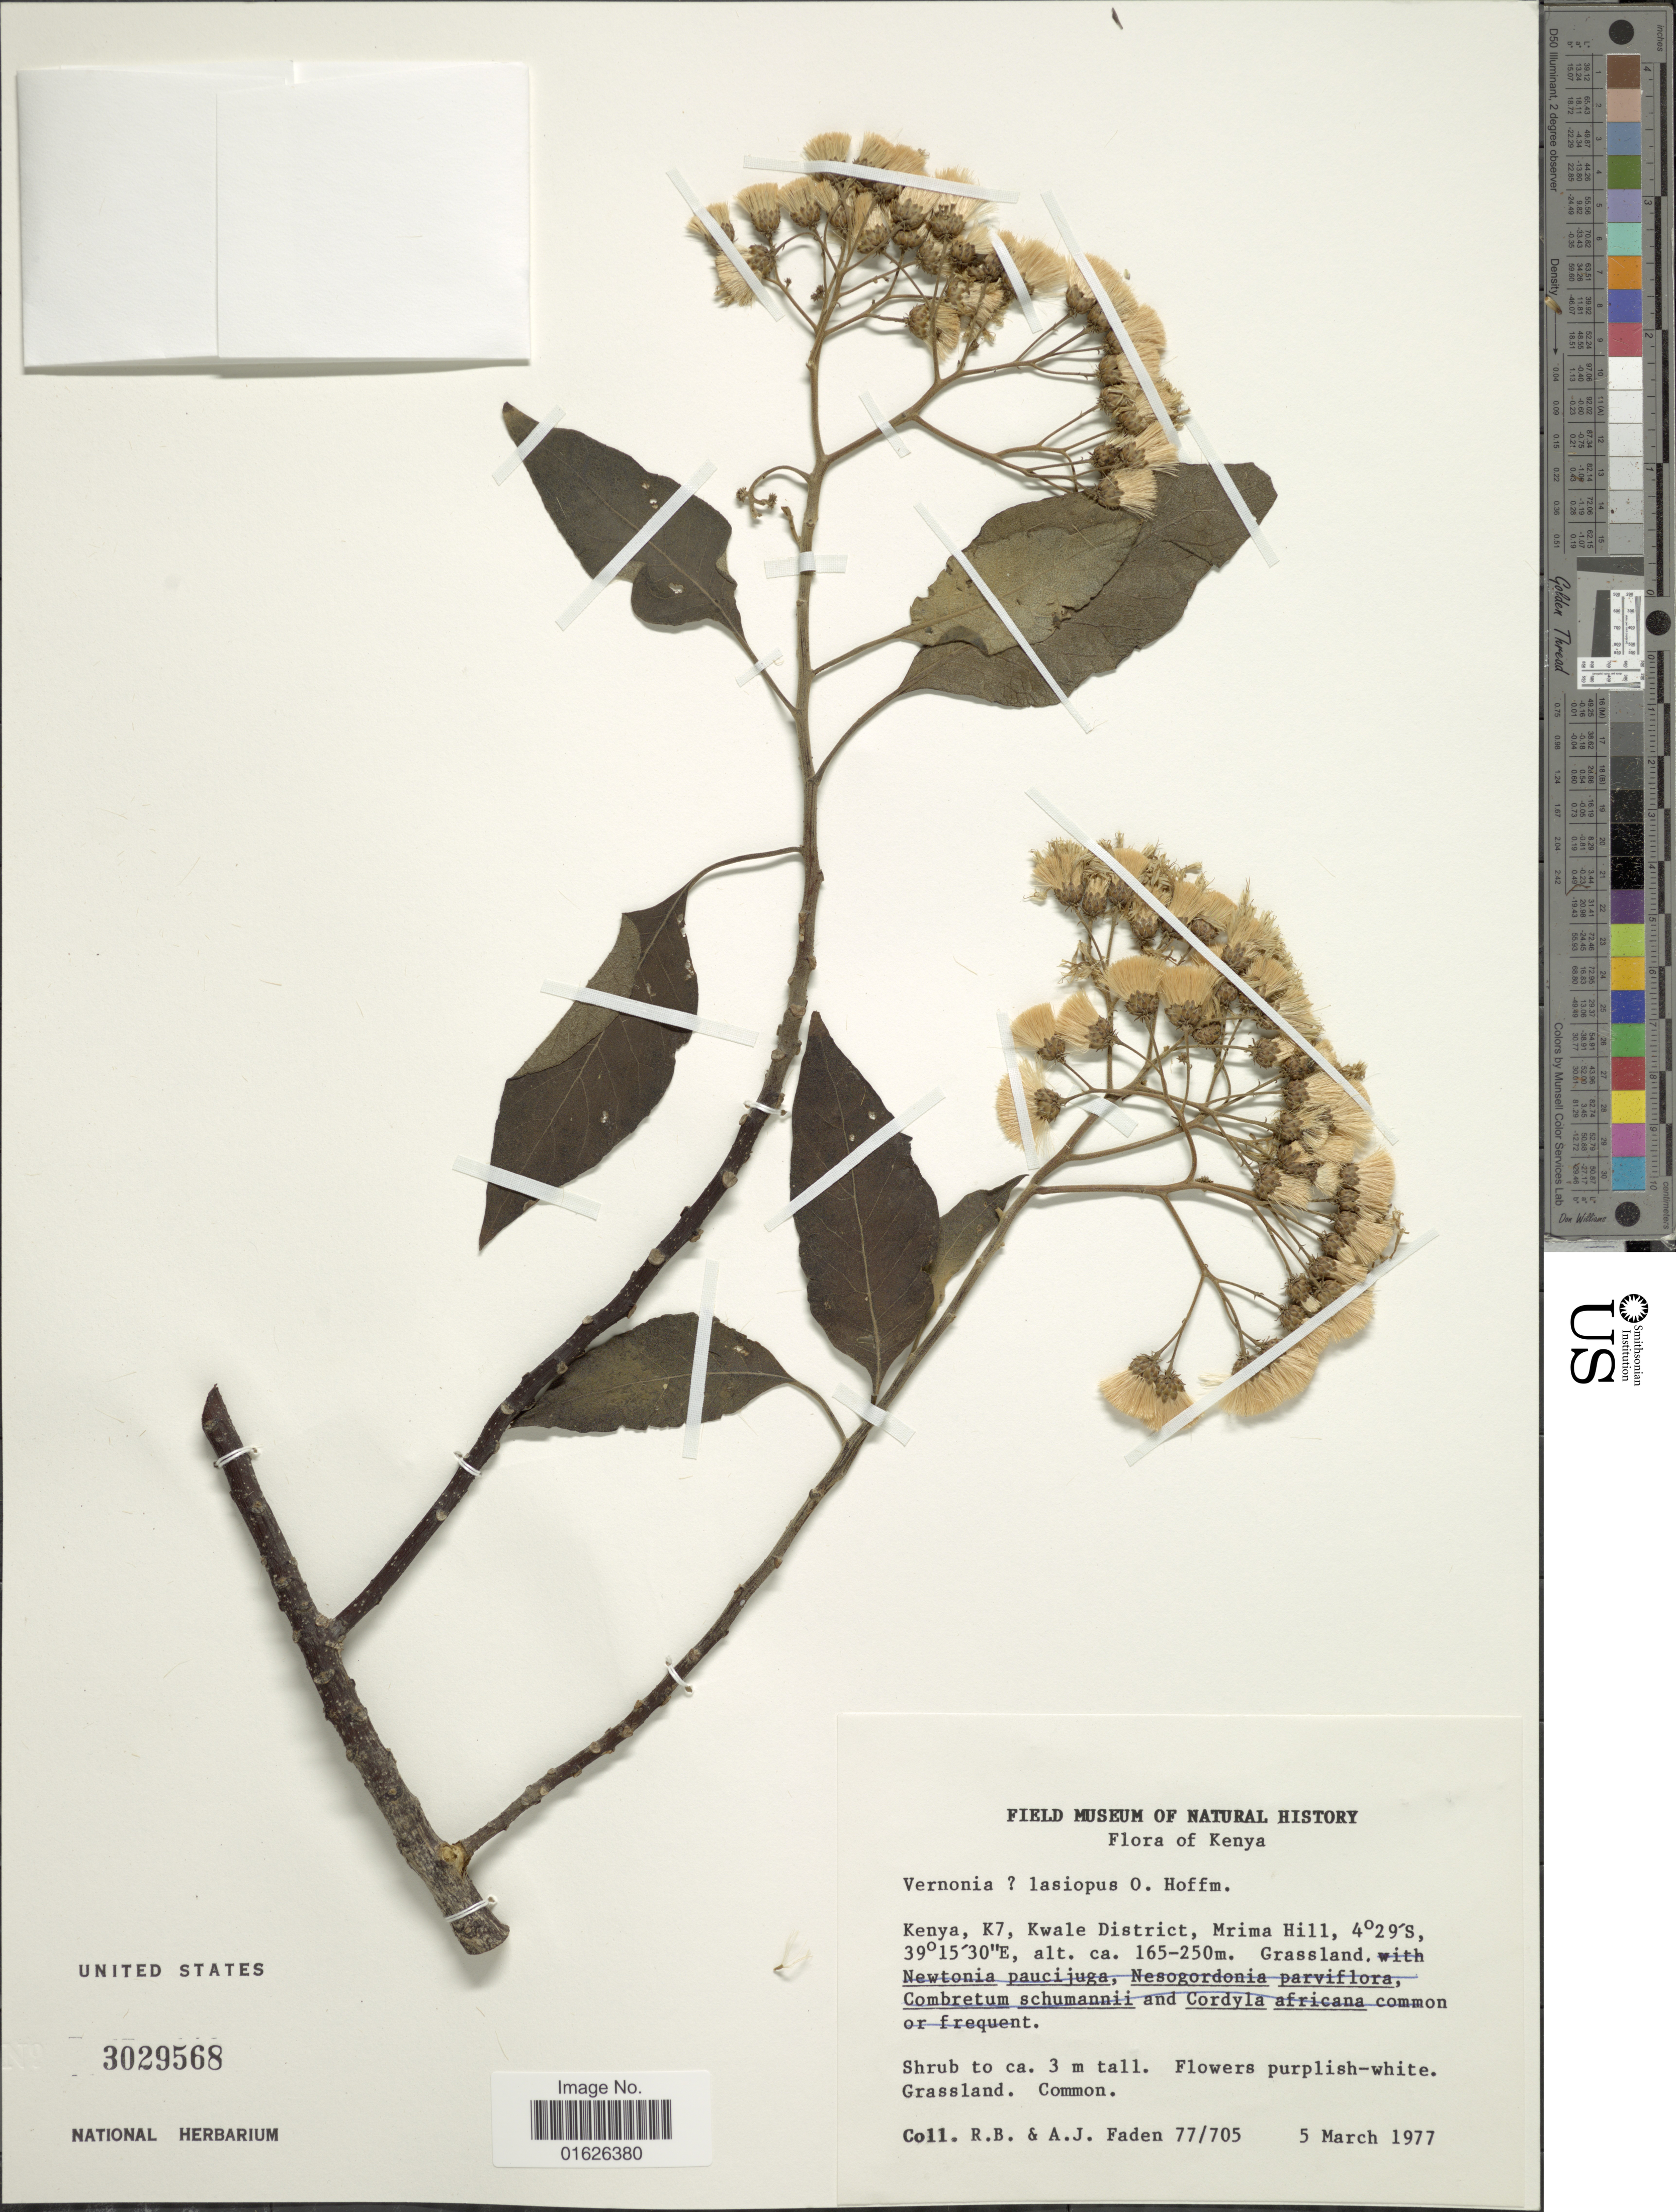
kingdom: Plantae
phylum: Tracheophyta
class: Magnoliopsida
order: Asterales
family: Asteraceae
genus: Gymnanthemum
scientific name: Gymnanthemum coloratum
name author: (Willd.) H. Rob. & B. Kahn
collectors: R. B. Faden & A. J. Faden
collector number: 77/705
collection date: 1977-03-05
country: Kenya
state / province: Kwale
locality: Kenya, K7, Kwale District,Mrima Hill.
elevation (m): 165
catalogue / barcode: US 3029568